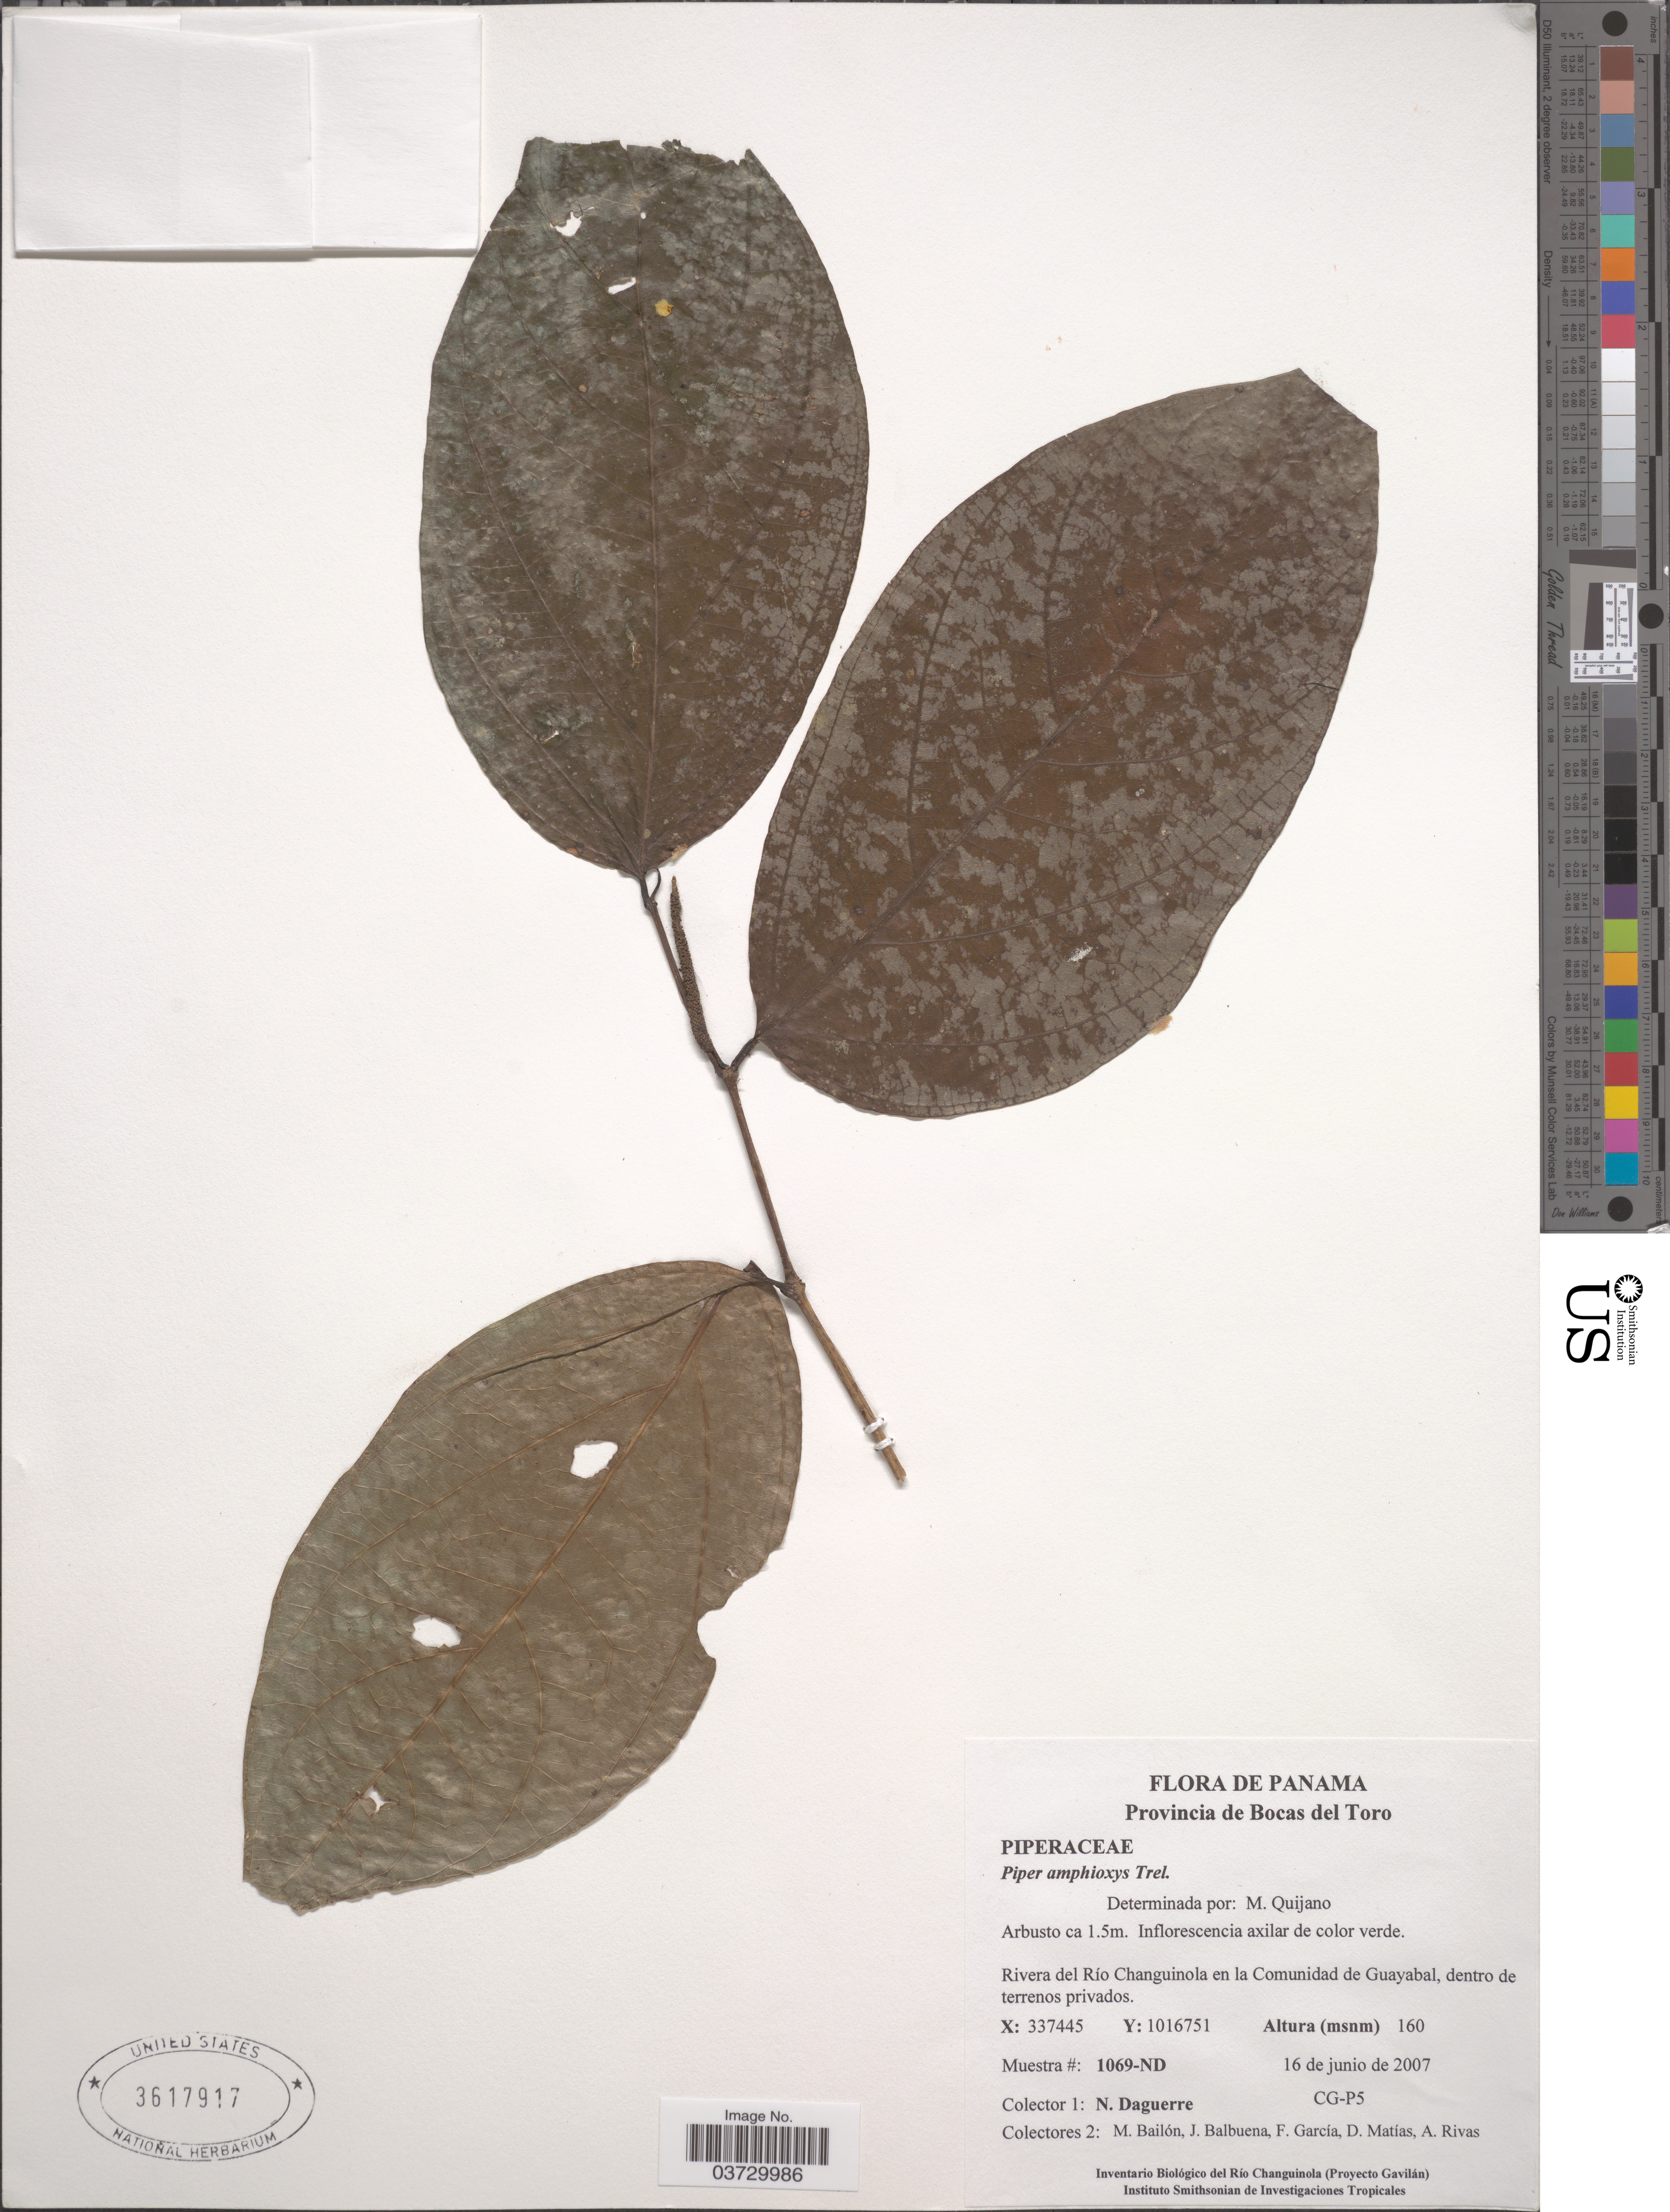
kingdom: Plantae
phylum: Tracheophyta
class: Magnoliopsida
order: Piperales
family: Piperaceae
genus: Piper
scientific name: Piper amphioxys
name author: Trel.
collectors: N. Daguerre, M. Bailón, J. Balbuena, F. Garcia & et al.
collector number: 1069-ND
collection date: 2007-06-16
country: Panama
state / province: Bocas del Toro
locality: Rivera del Río Changuinola en la Comunidad de Guayabal, dentro de terrenos privados. X: 337445 [unsure placement] Y:1016751 [unsure placement]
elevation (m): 160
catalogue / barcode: US 3617917